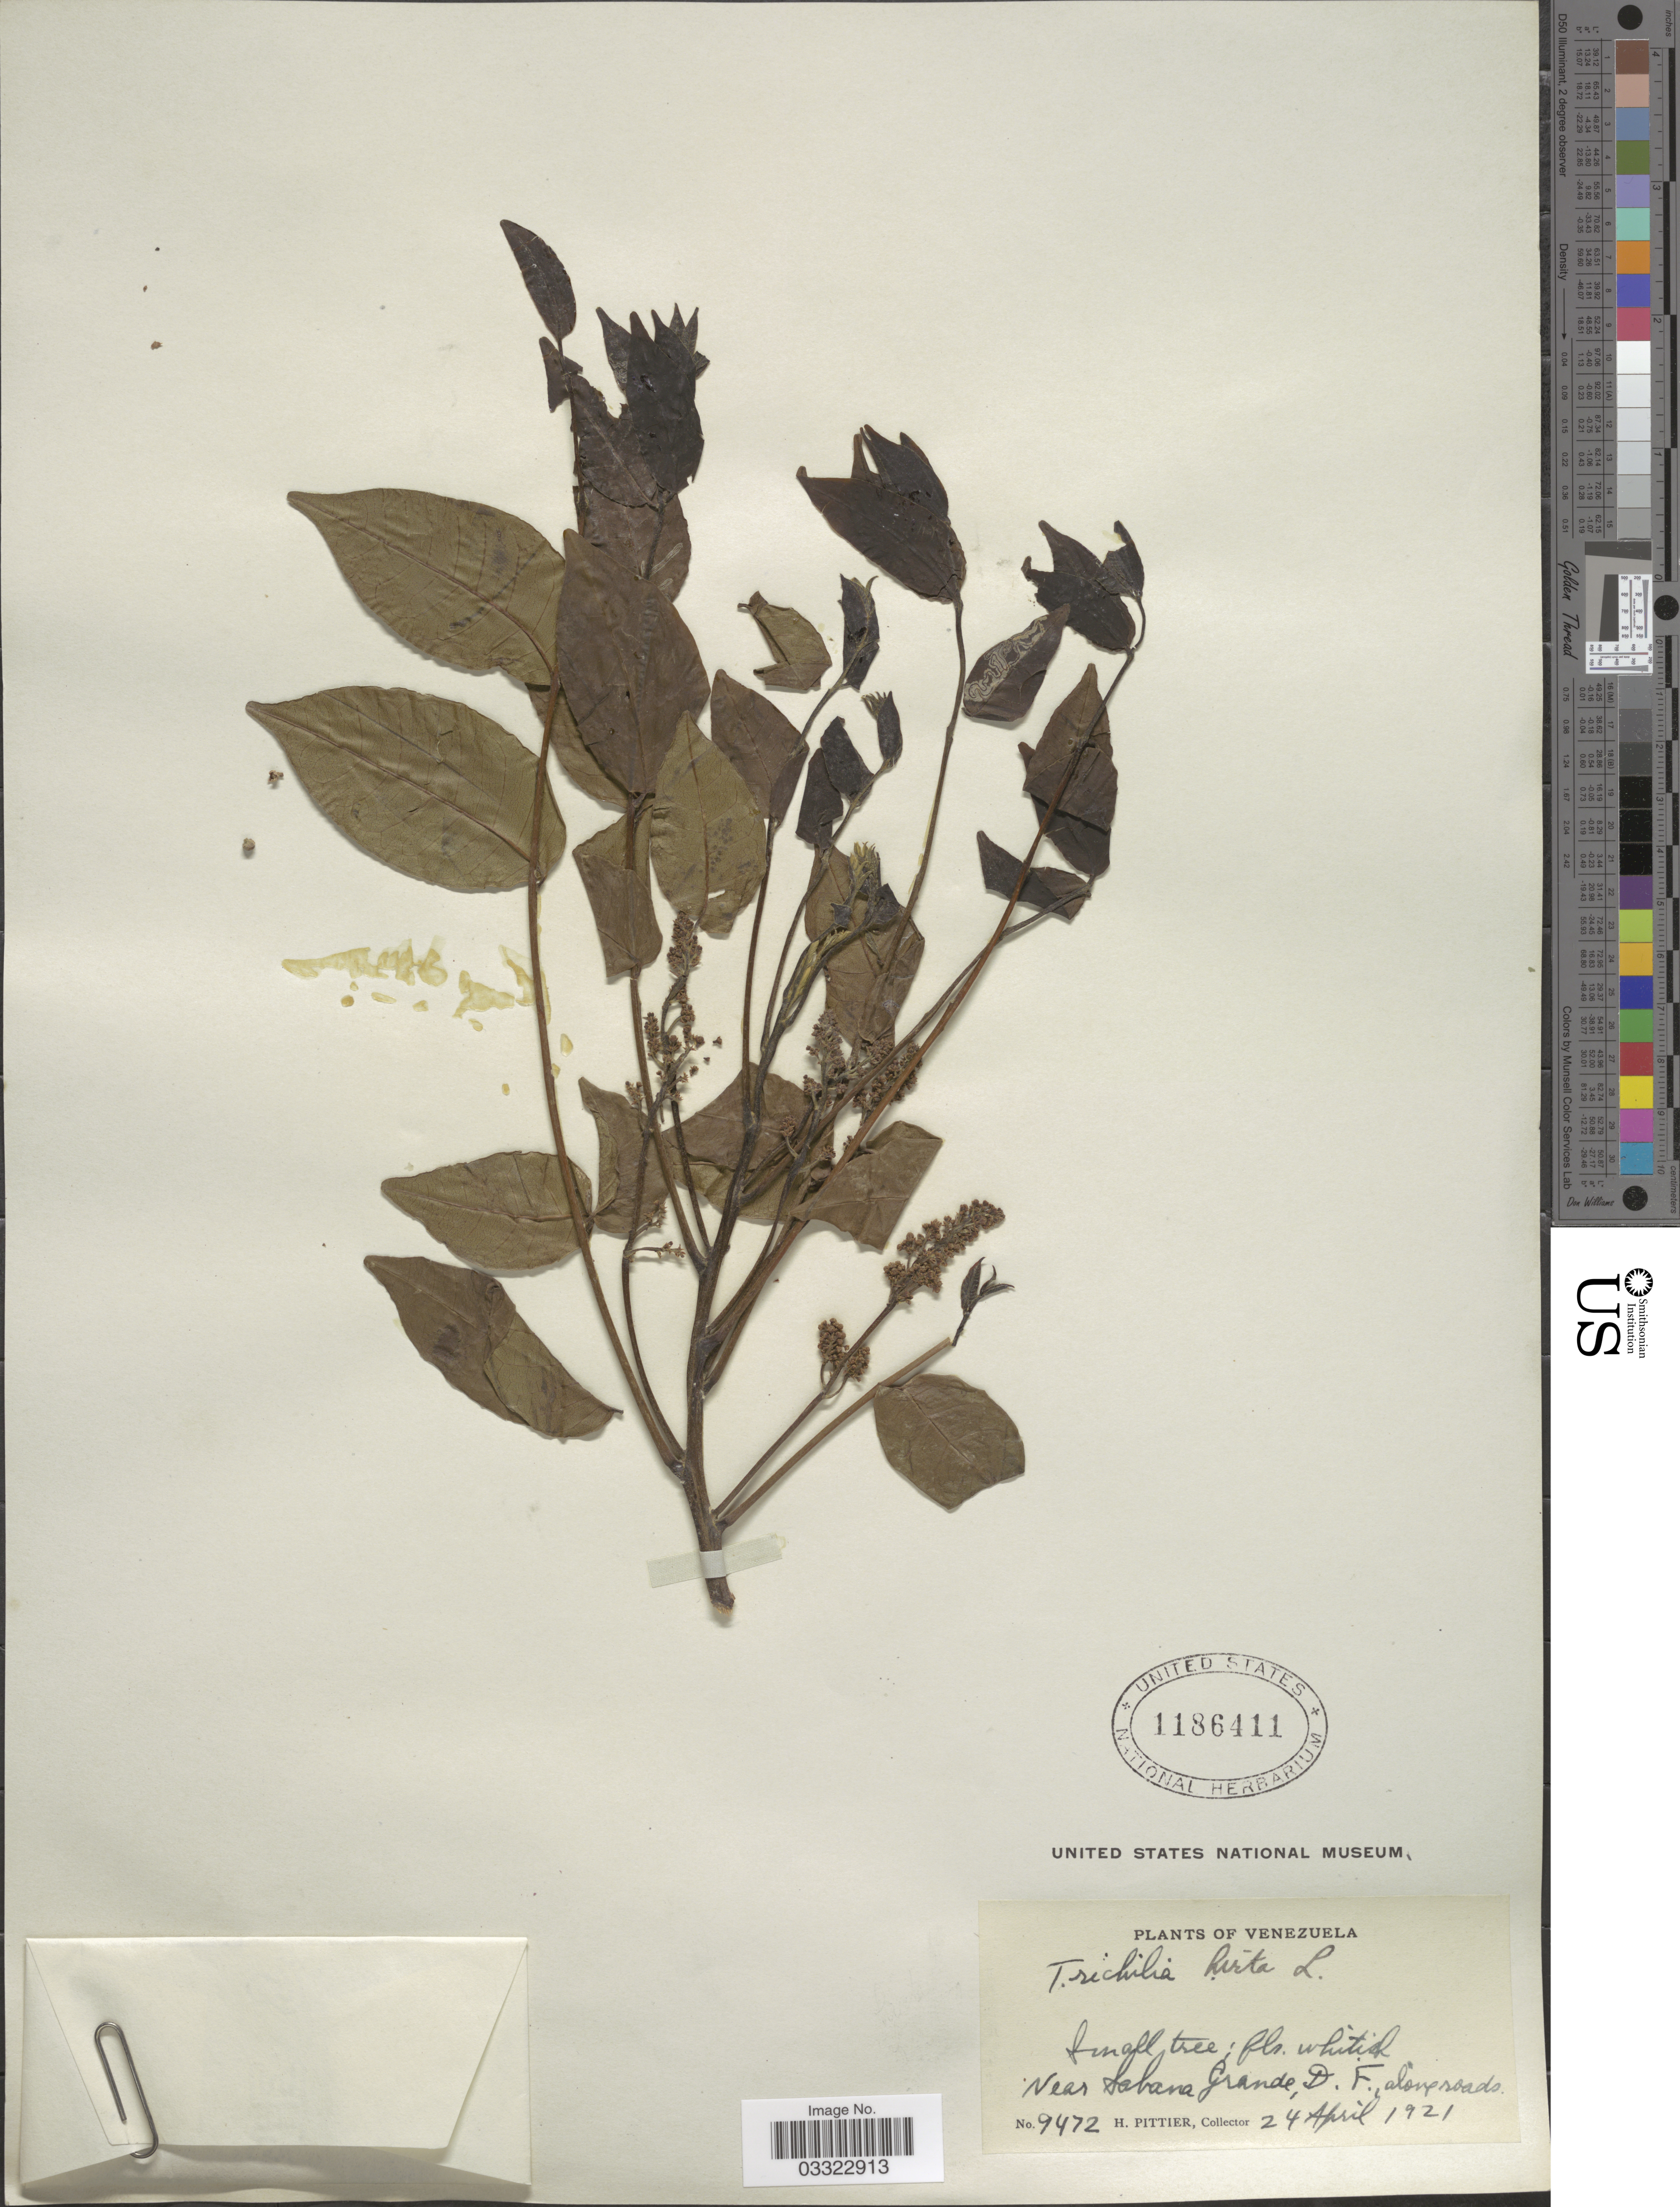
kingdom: Plantae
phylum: Tracheophyta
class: Magnoliopsida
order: Sapindales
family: Meliaceae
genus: Trichilia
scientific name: Trichilia hirta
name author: L.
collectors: H. F. Pittier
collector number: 9472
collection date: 1921-04-24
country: Venezuela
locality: Near Sabana Grande, D. F., along roads.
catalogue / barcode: US 1186411